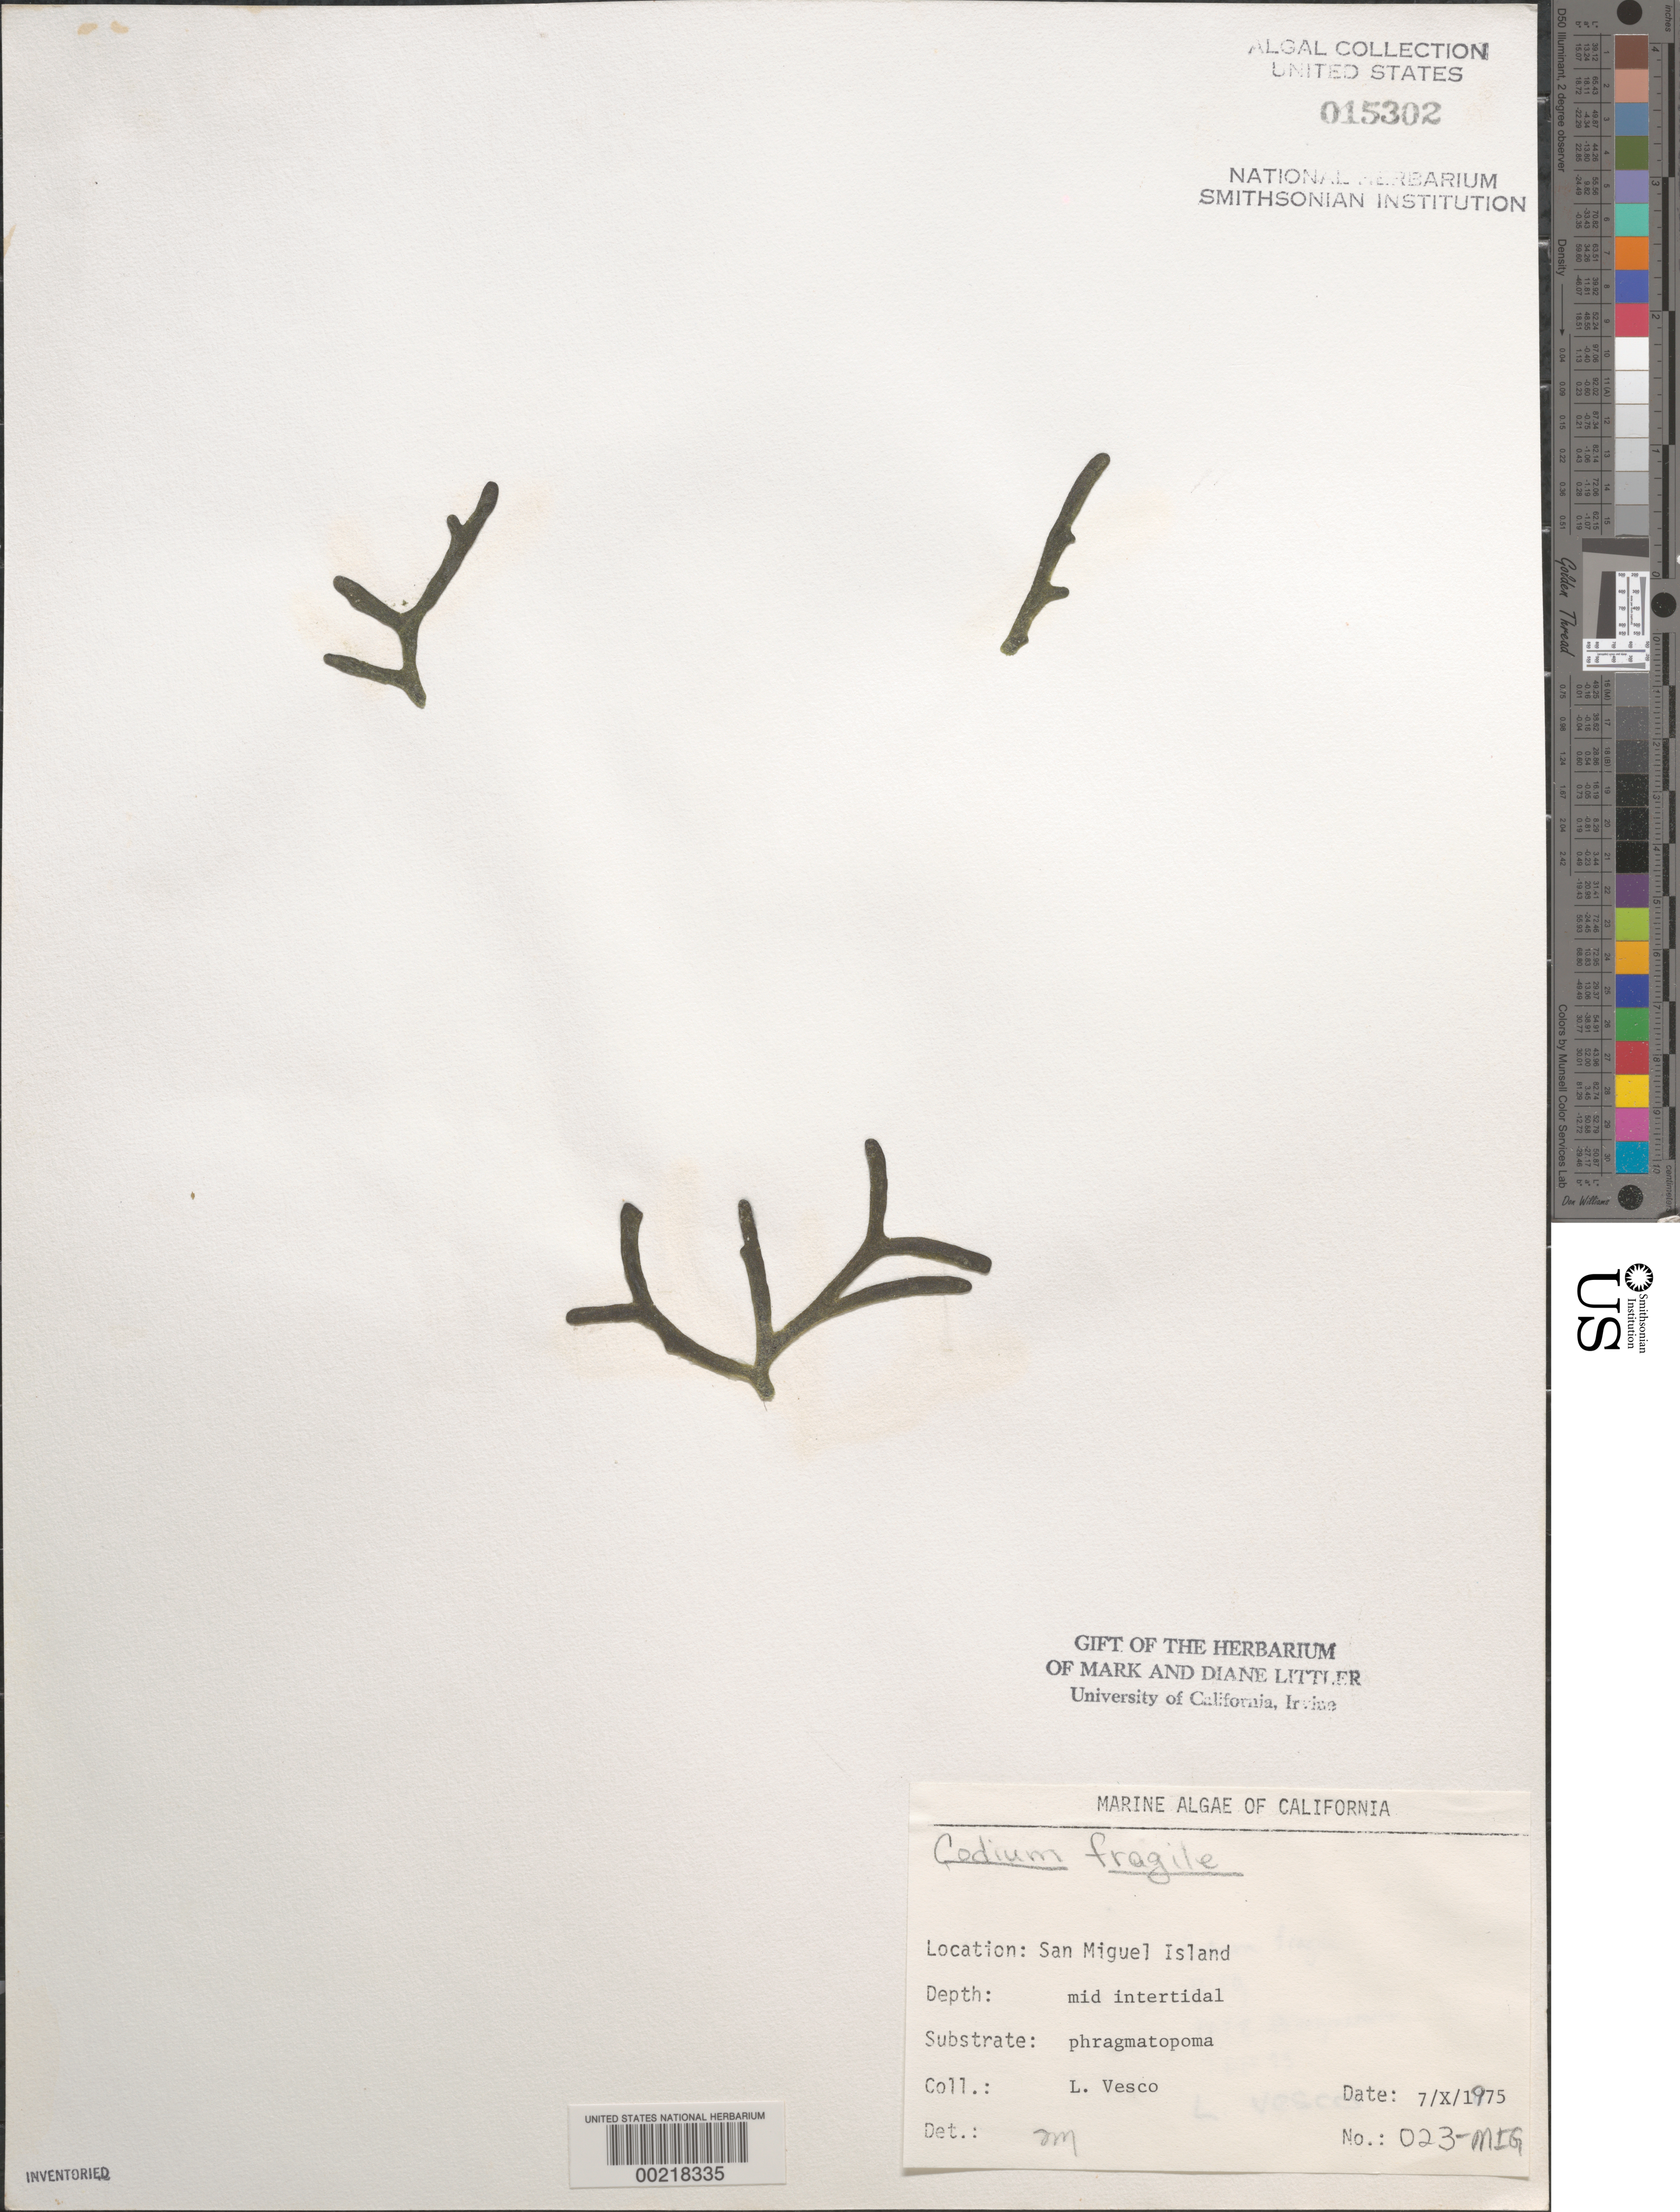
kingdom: Plantae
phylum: Chlorophyta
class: Ulvophyceae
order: Bryopsidales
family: Codiaceae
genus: Codium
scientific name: Codium fragile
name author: (Suringar) P. Hariot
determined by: Murray, S. N.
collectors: L. Vesco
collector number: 023-MIG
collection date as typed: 07 Oct 1975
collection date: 1975-10-07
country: United States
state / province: California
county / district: Santa Barbara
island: San Miguel Island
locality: Cuyler Harbor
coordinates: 34 02'55"N, 120 20'08"W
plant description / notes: BLM-SOCALBIGHT Rocky Intertidal Survey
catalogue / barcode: US 15302